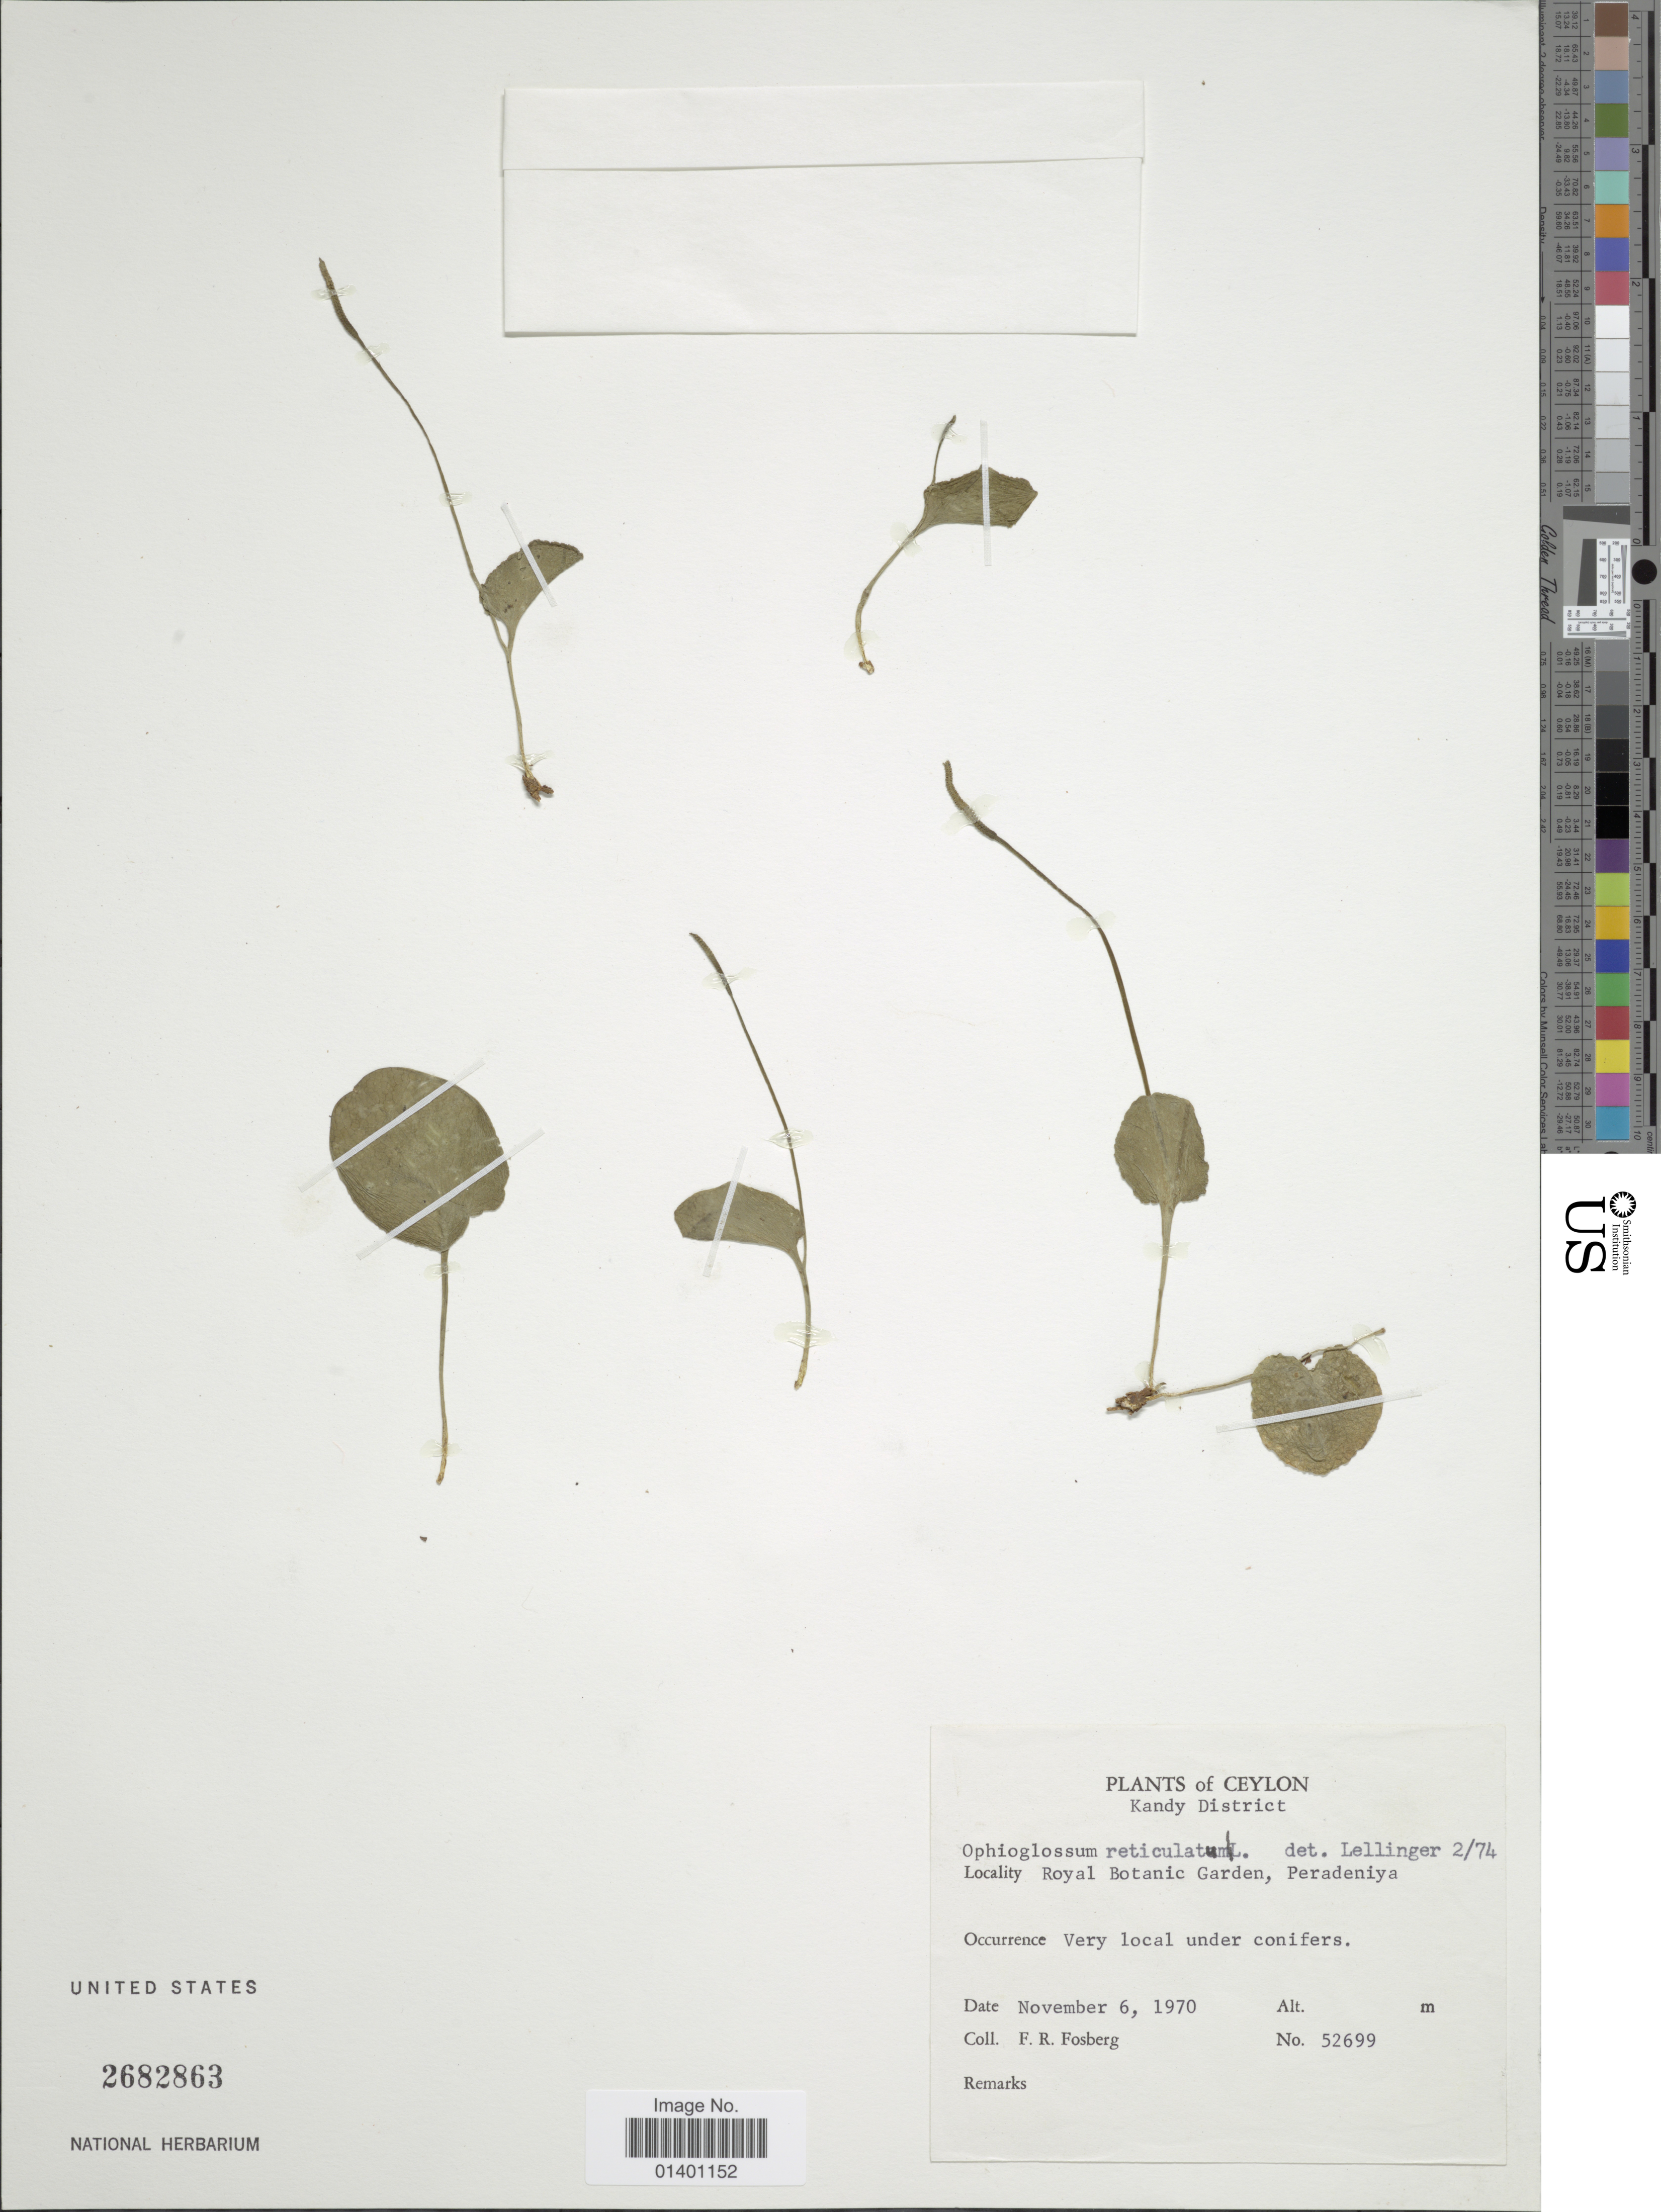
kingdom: Plantae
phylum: Tracheophyta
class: Polypodiopsida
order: Ophioglossales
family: Ophioglossaceae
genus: Ophioglossum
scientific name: Ophioglossum reticulatum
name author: L.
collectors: F. R. Fosberg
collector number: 52699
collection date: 1970-11-06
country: Sri Lanka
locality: Ceylon, Kandy District, Royal Bortanic Garden, Peradeniya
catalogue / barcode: US 2682863